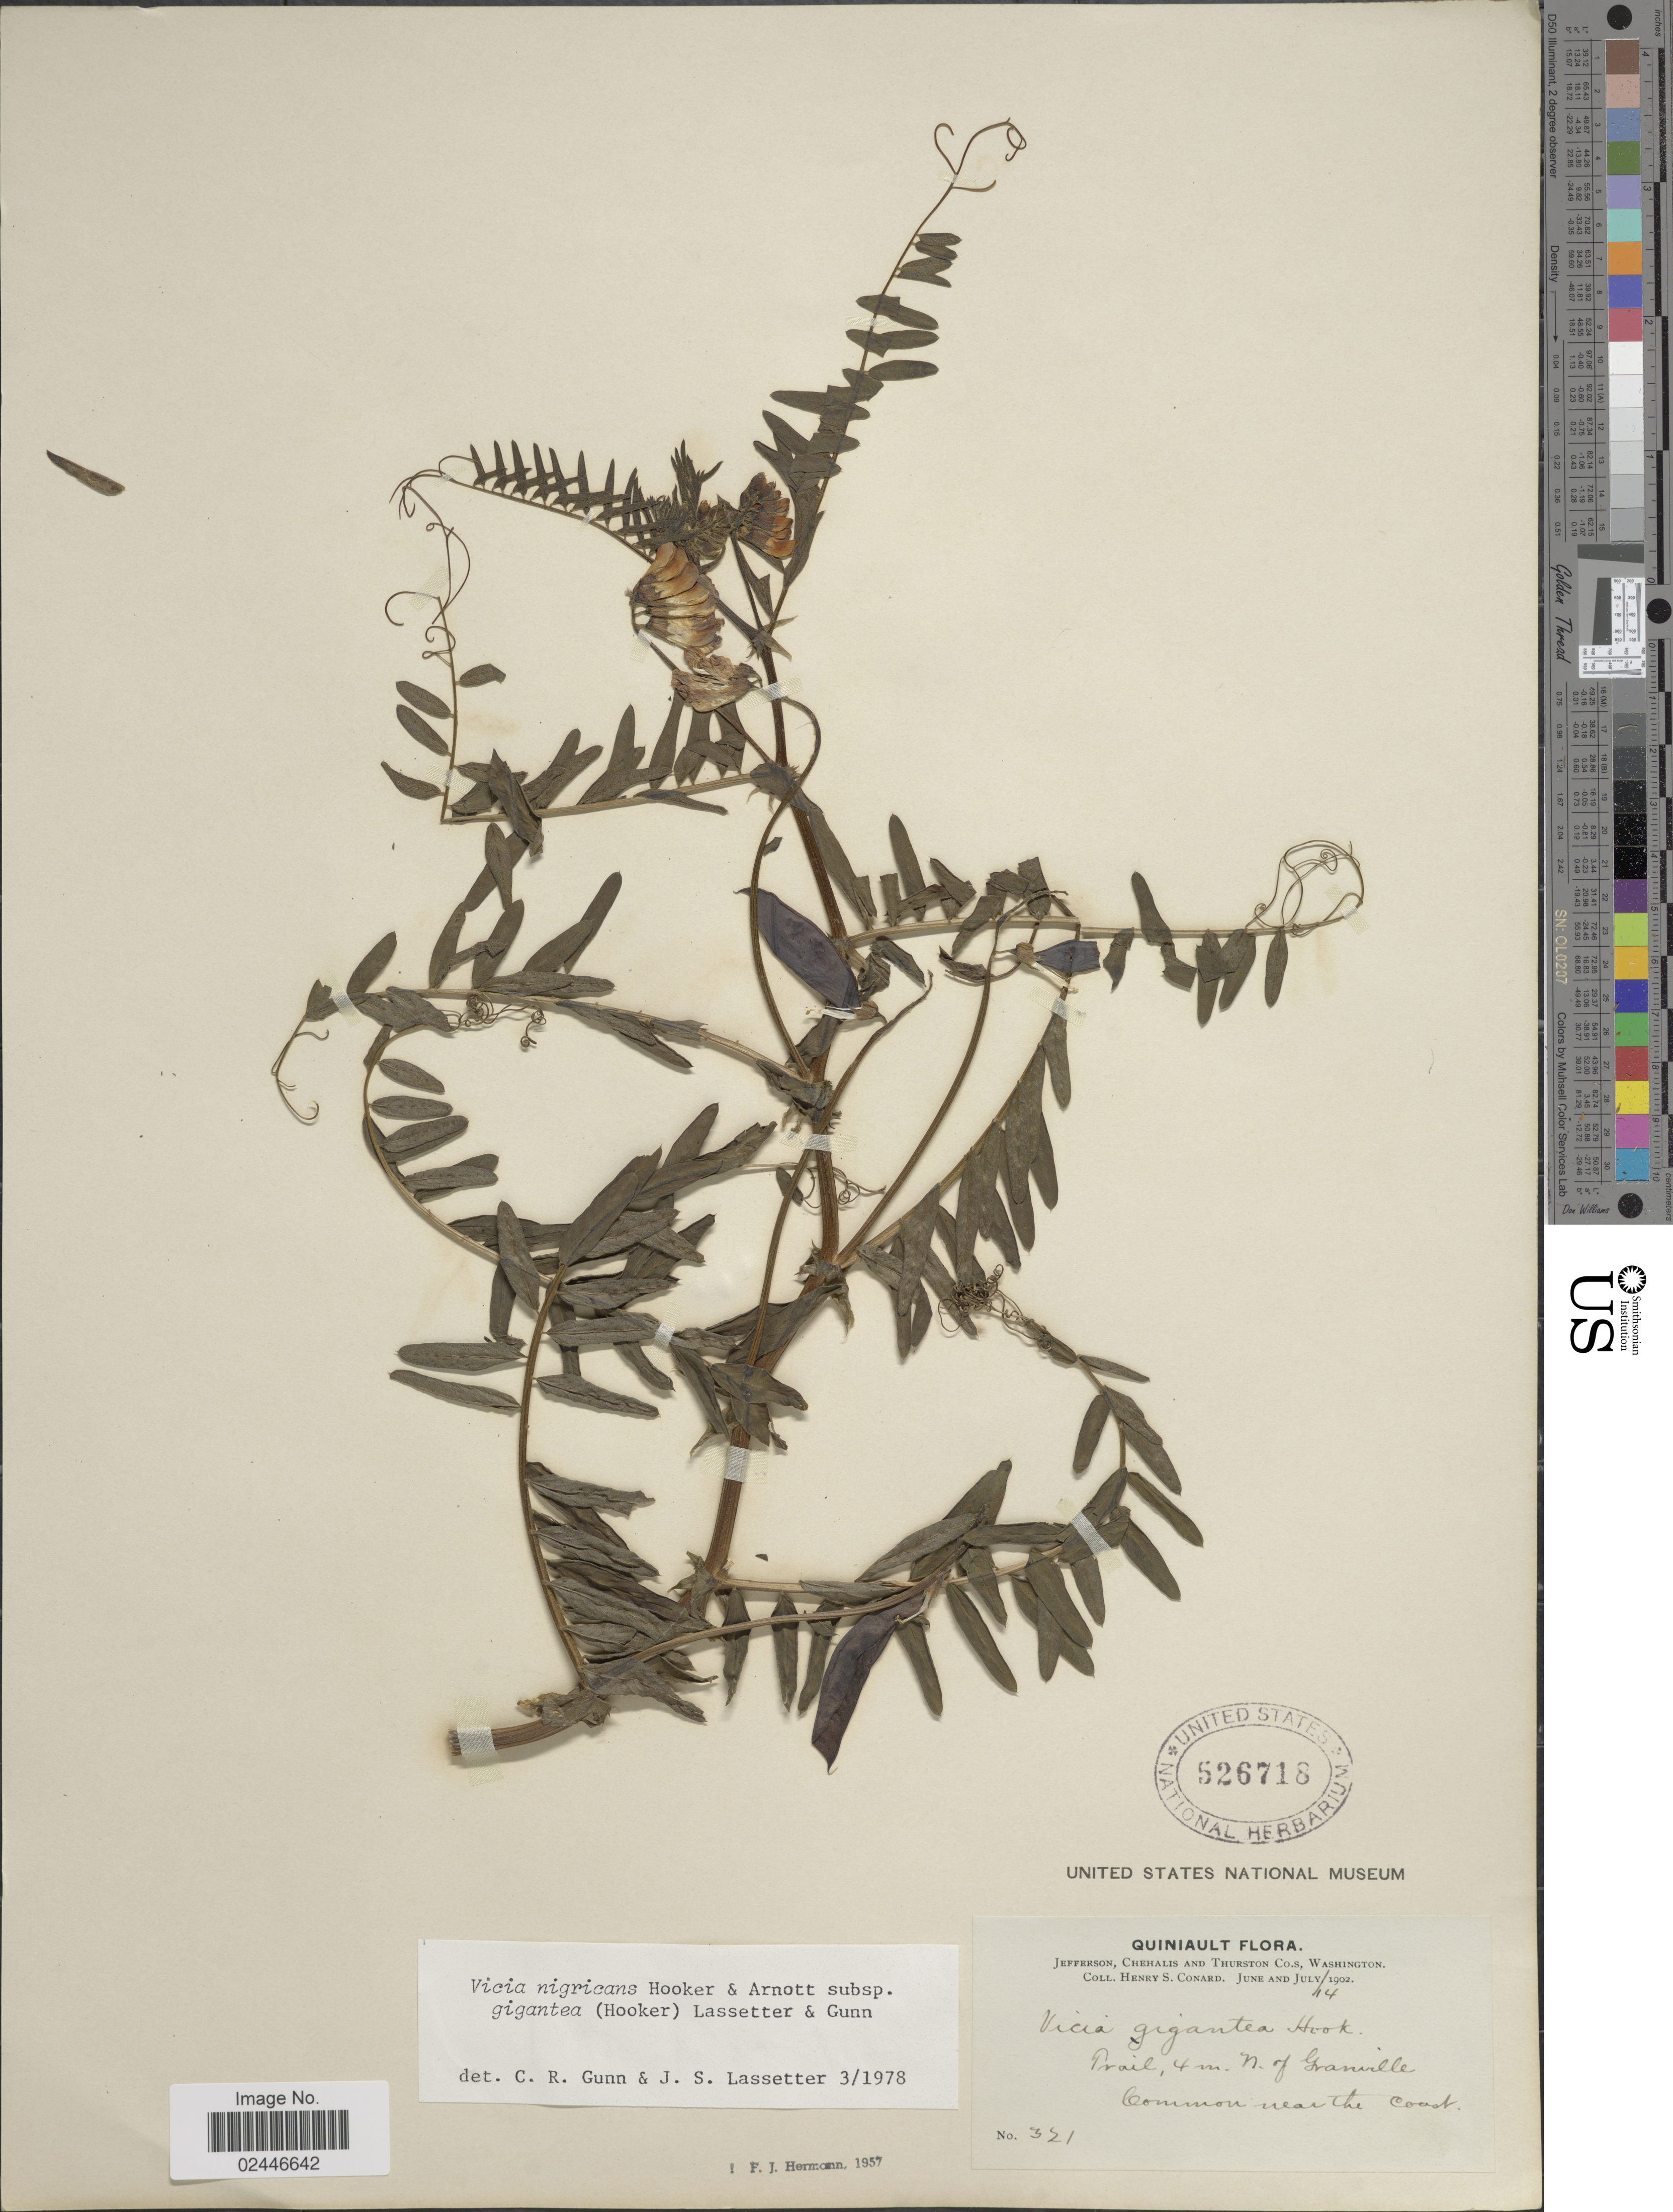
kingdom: Plantae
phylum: Tracheophyta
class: Magnoliopsida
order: Fabales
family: Fabaceae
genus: Vicia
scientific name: Vicia nigricans subsp. gigantea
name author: Hook. & Arn.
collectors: H. S. Conard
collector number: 321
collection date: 1902-07-14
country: United States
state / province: Washington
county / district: Thurston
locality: Quiniault, Jefferson, Chehalis and Thurston Co.s, N of Granville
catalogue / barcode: US 526718